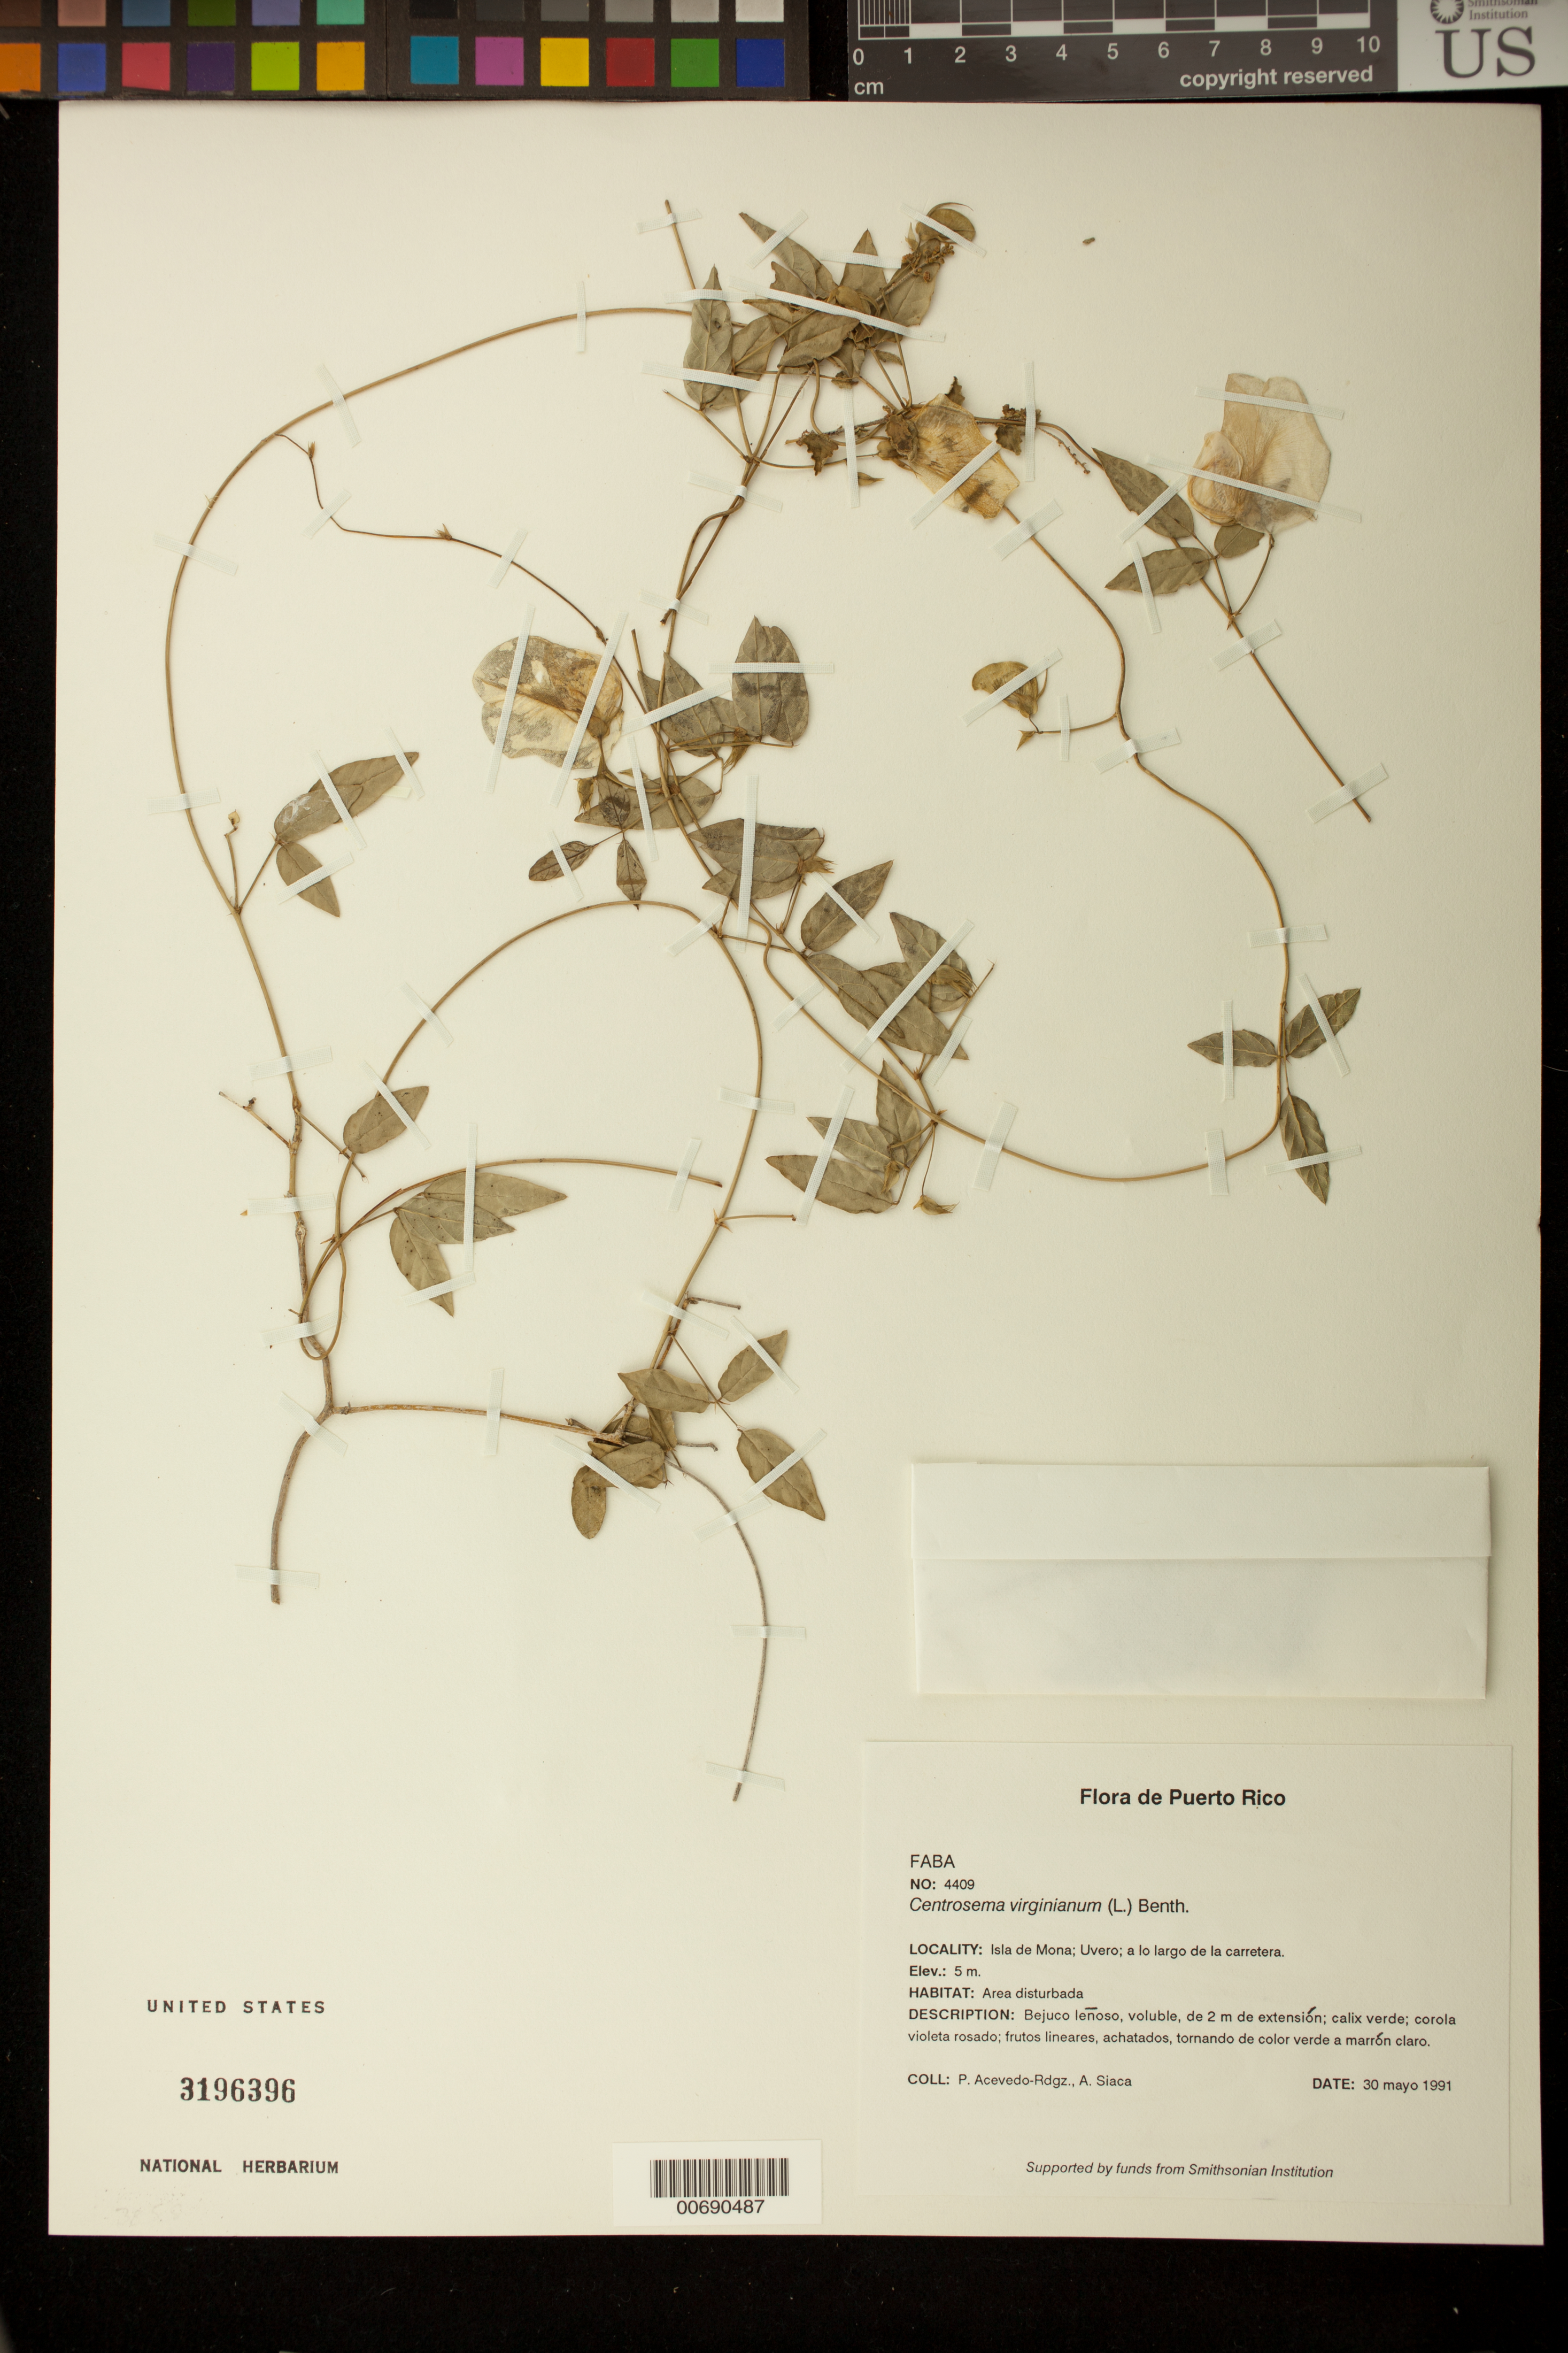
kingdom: Plantae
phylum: Tracheophyta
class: Magnoliopsida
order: Fabales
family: Fabaceae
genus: Centrosema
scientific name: Centrosema virginianum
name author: (L.) Benth.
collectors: P. Acevedo-Rodr. & A. Siaca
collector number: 4409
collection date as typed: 30 May 1991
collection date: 1991-05-30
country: Puerto Rico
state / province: Mayaguëz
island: Mona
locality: Isla de Mona; Uvero; a lo largo de la carretera.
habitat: Area disturbada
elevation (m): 5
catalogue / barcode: US 3196396